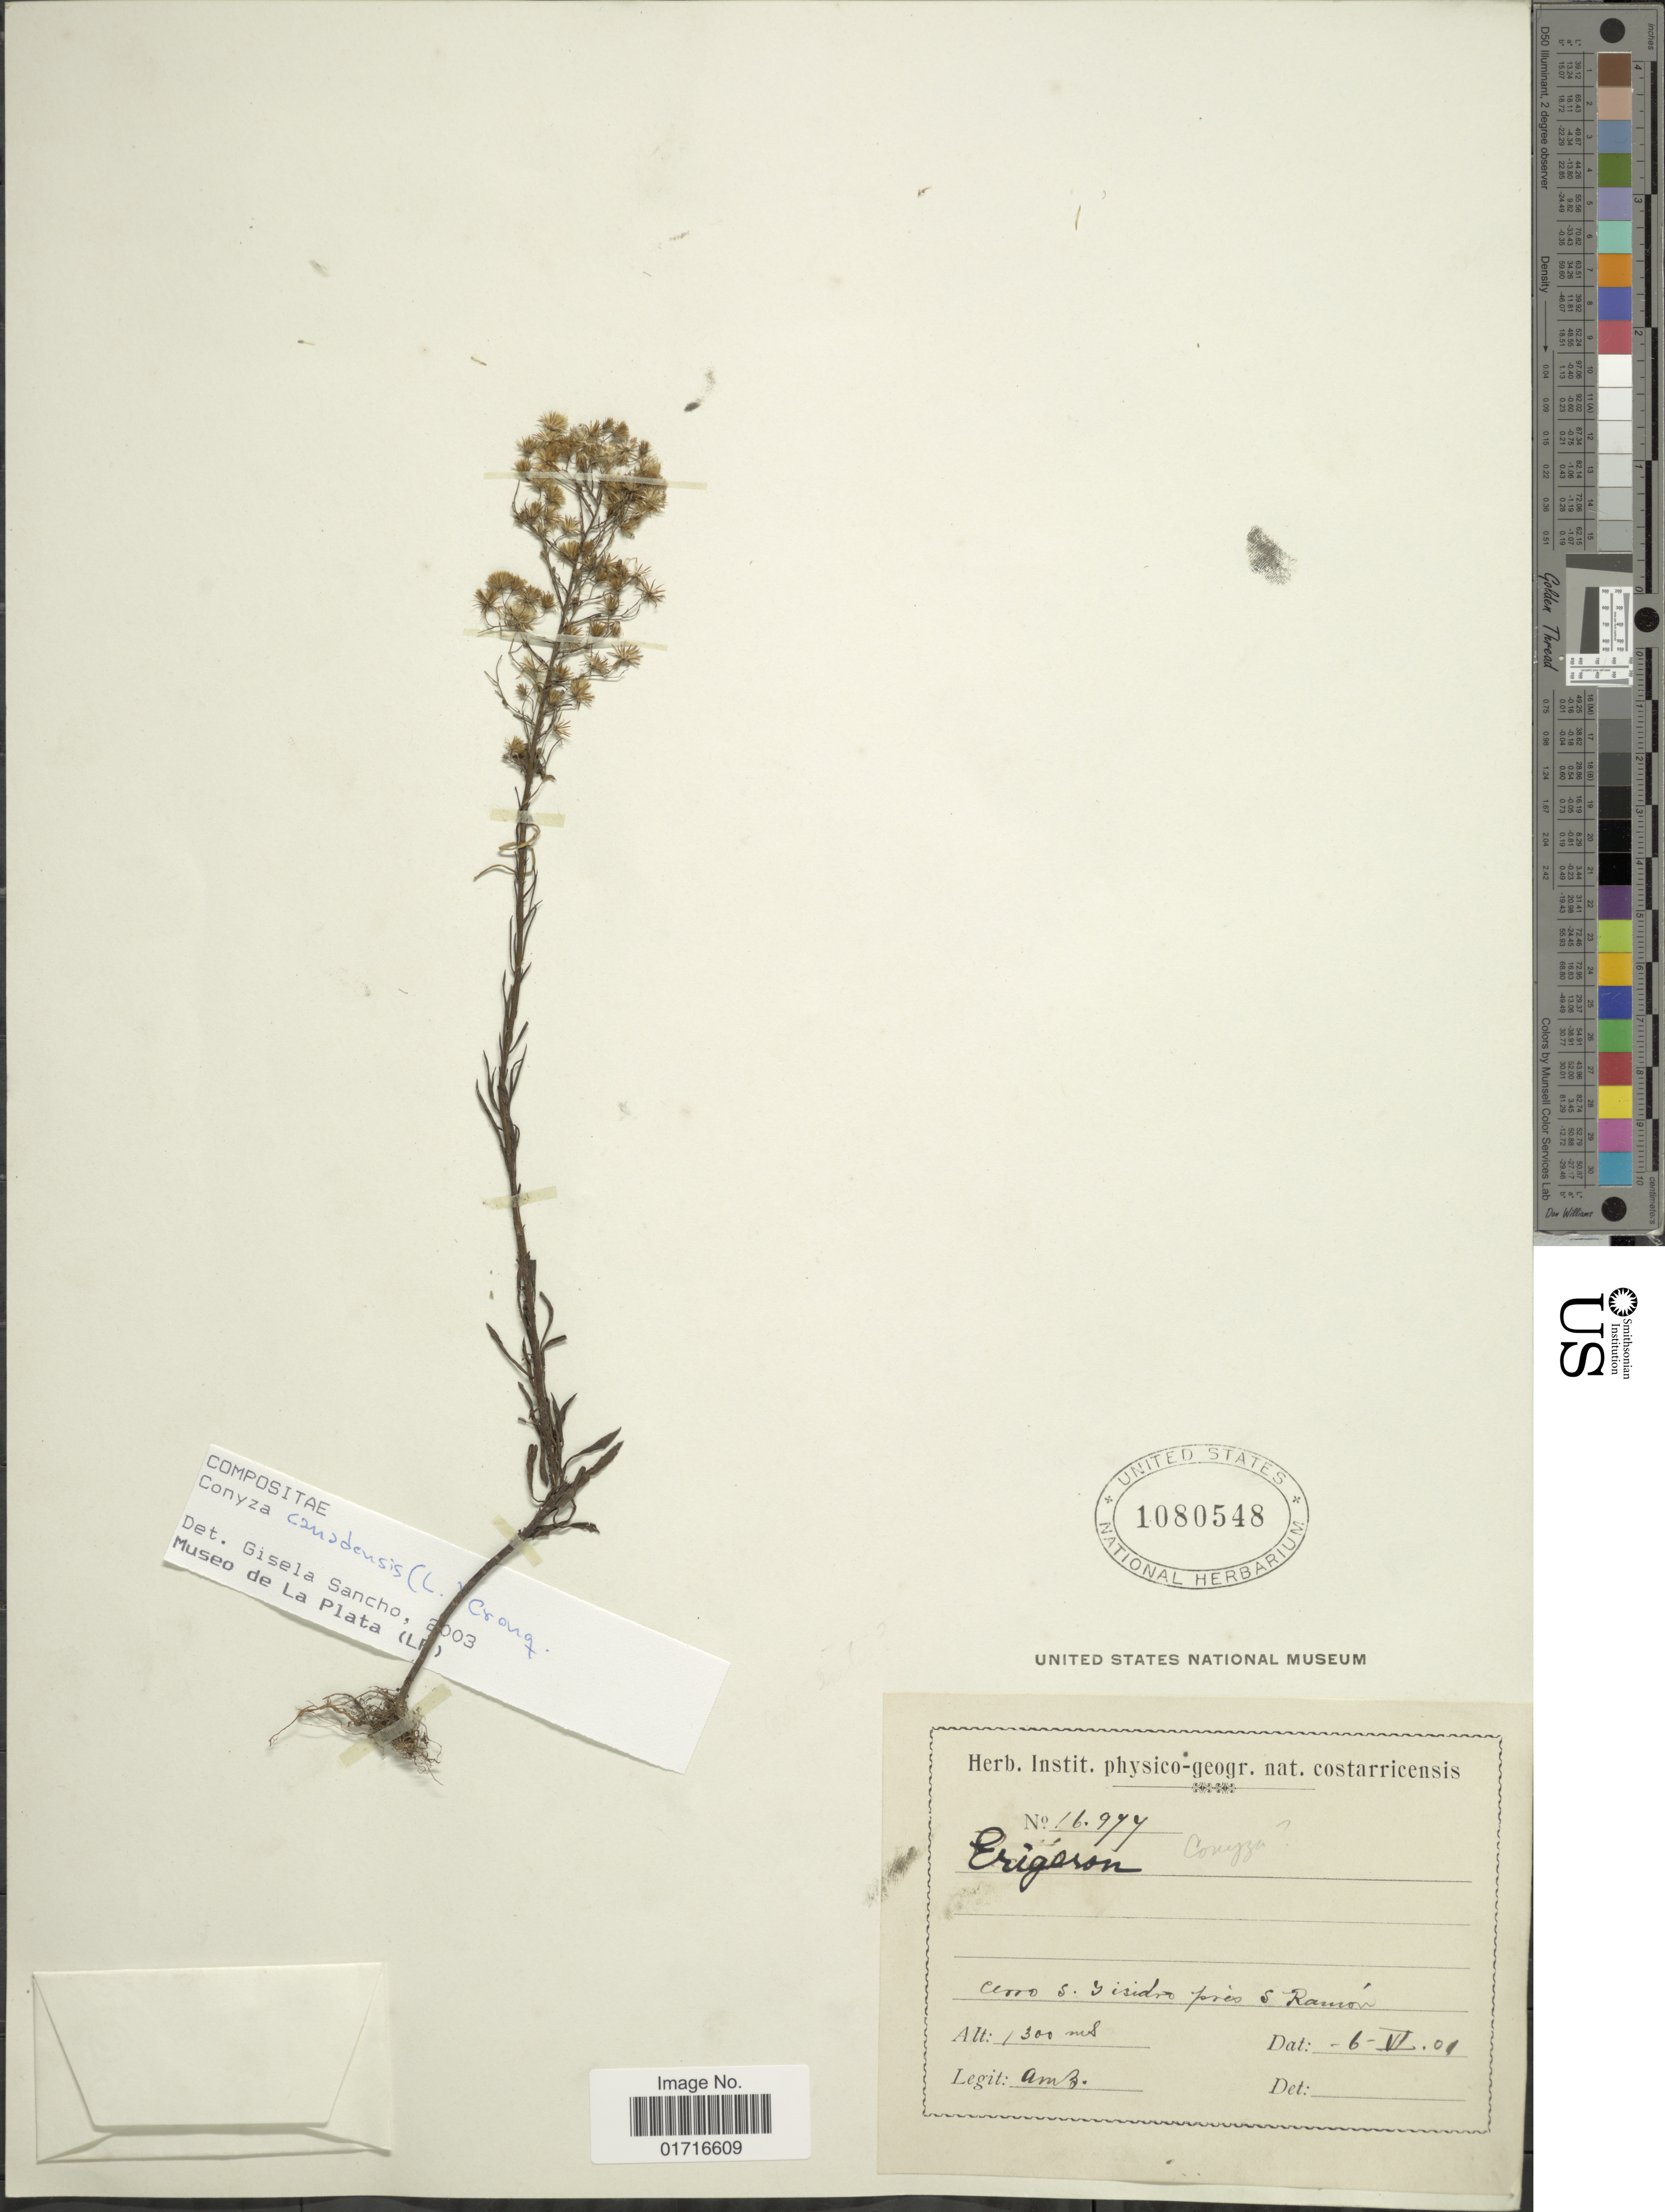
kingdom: Plantae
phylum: Tracheophyta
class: Magnoliopsida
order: Asterales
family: Asteraceae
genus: Conyza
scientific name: Conyza pusilla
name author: Houtt.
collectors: A. Brenes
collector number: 16977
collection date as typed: Transcribed d/m/y: 6/6/1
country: Costa Rica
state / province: Alajuela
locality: Cerro S. Yisidro près San Ramón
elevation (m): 1300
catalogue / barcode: US 1080548